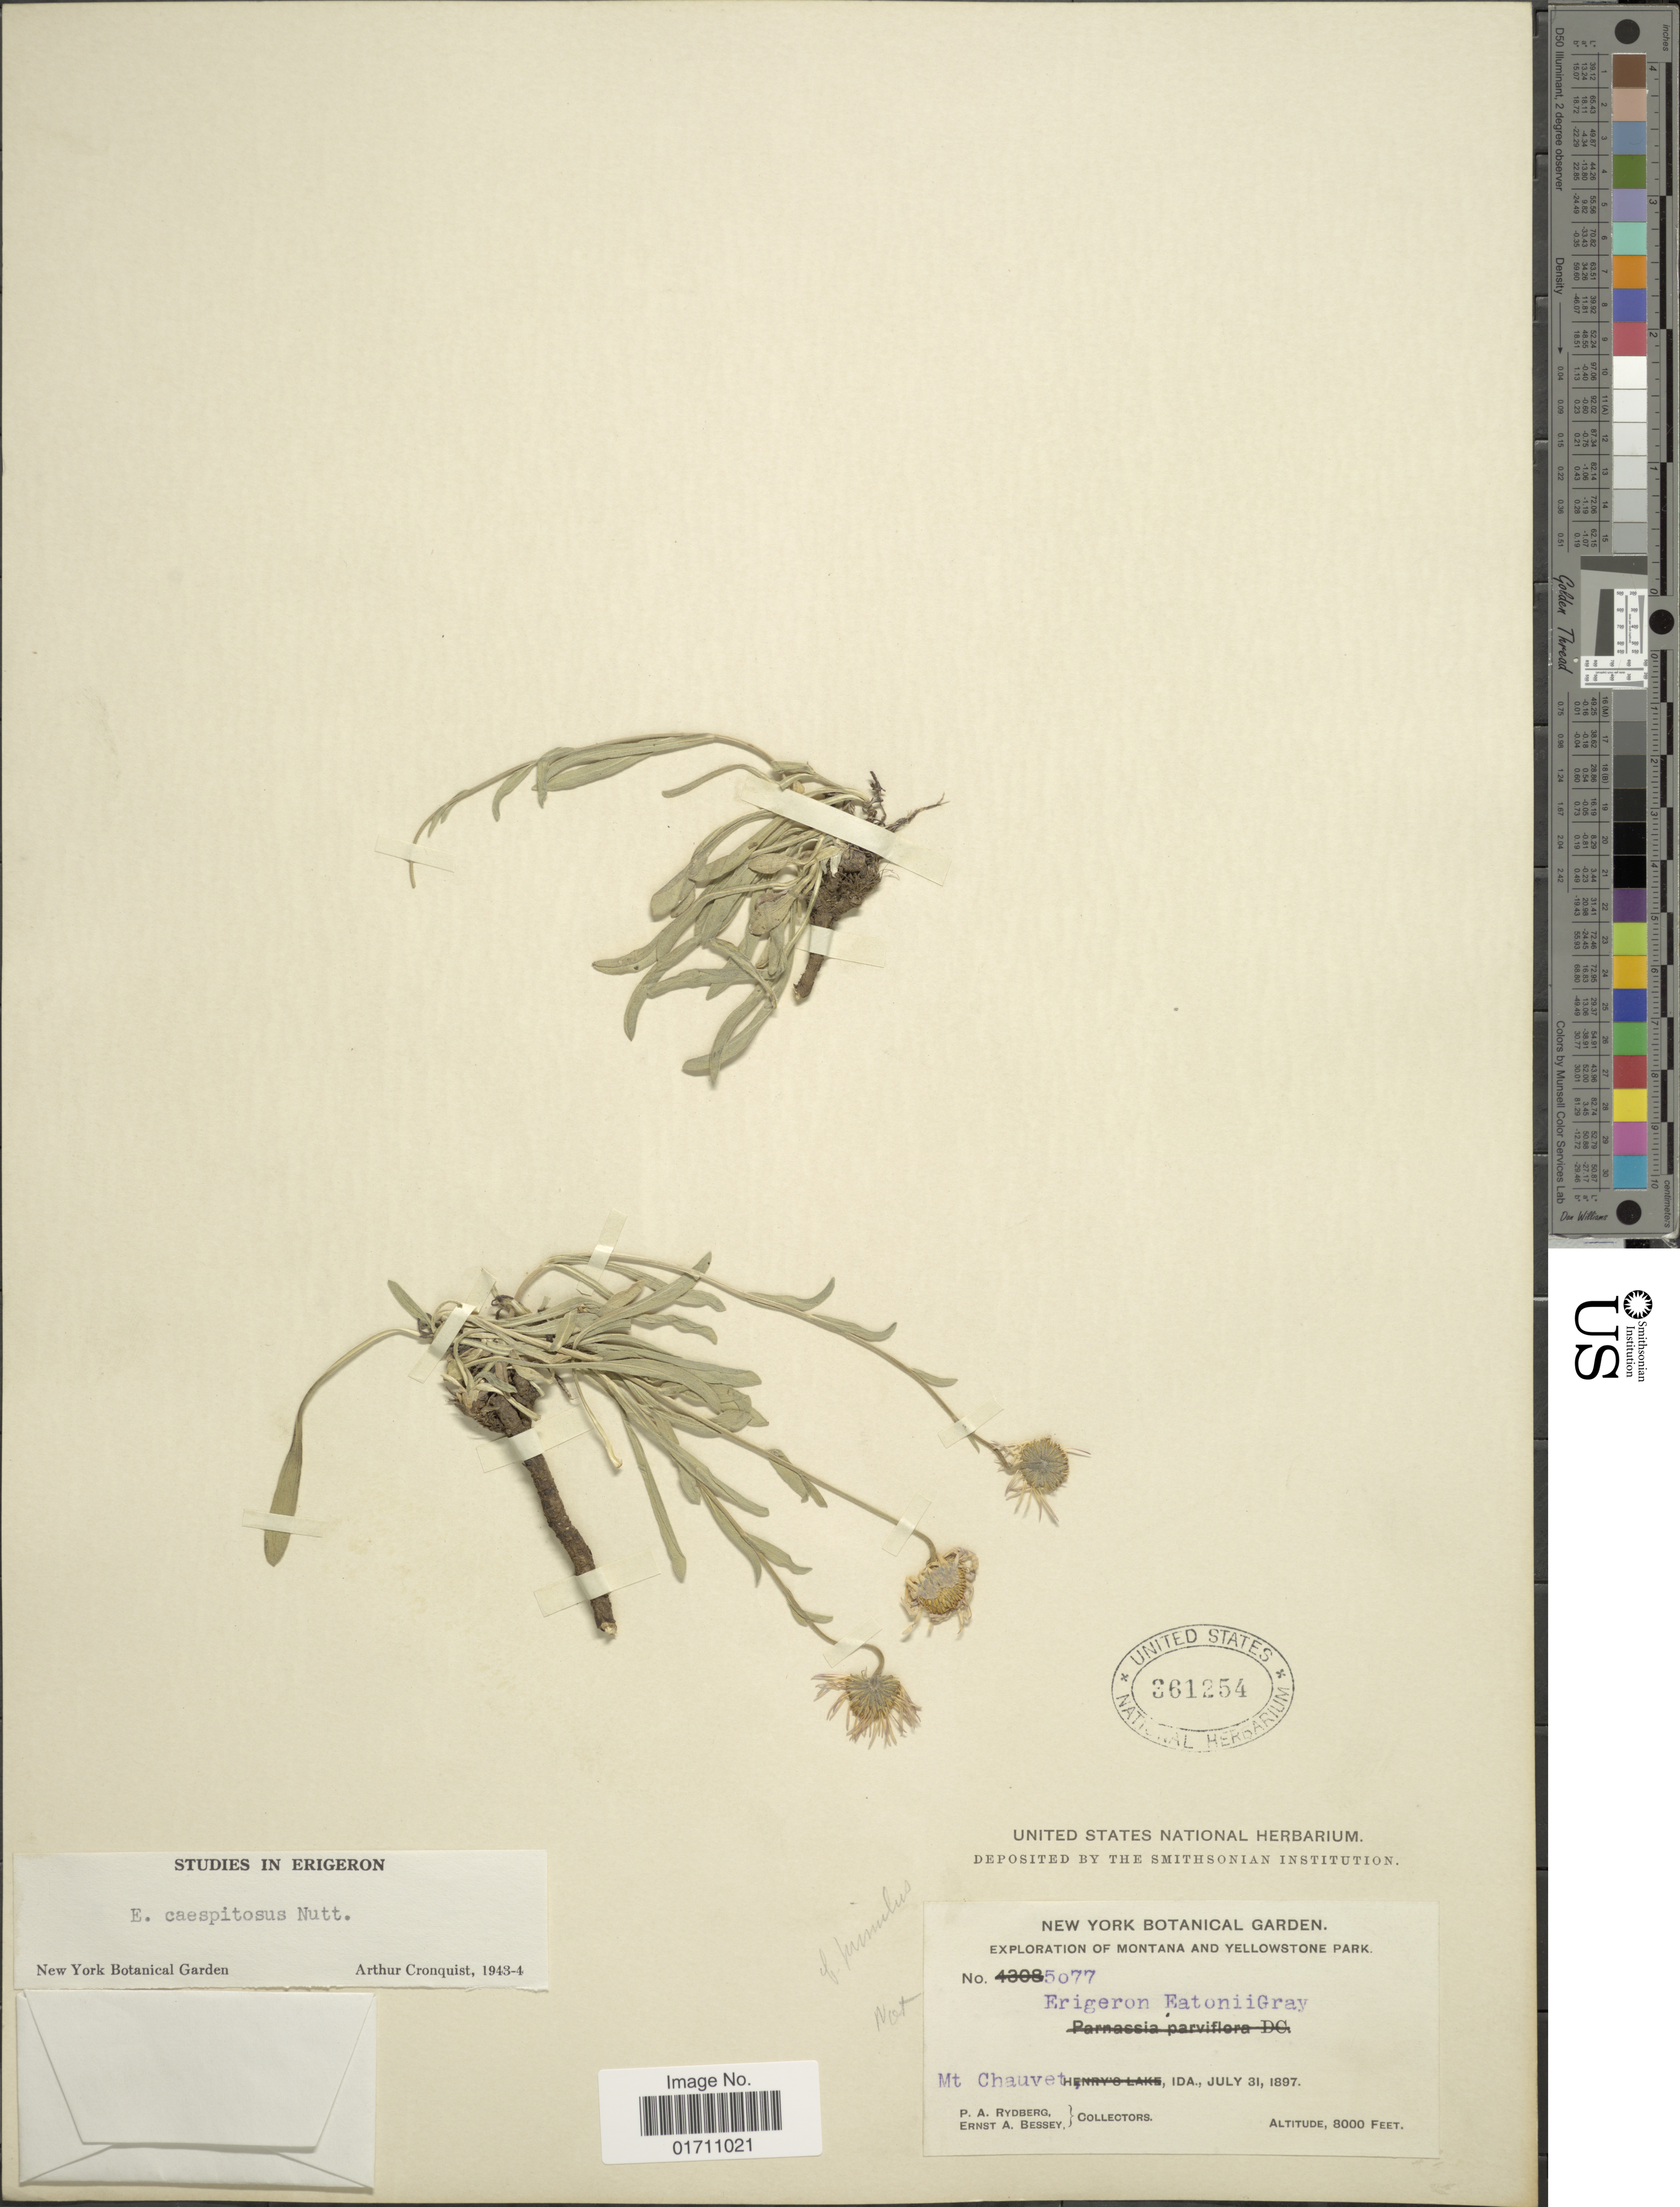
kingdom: Plantae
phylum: Tracheophyta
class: Magnoliopsida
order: Asterales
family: Asteraceae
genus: Erigeron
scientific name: Erigeron caespitosus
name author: Nutt.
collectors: P. A. Rydberg & E. A. Bessey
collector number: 5077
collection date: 1897-07-31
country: United States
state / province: Idaho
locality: Montana and Yellowstone Park, Mt Chauvet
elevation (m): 2438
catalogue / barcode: US 361254